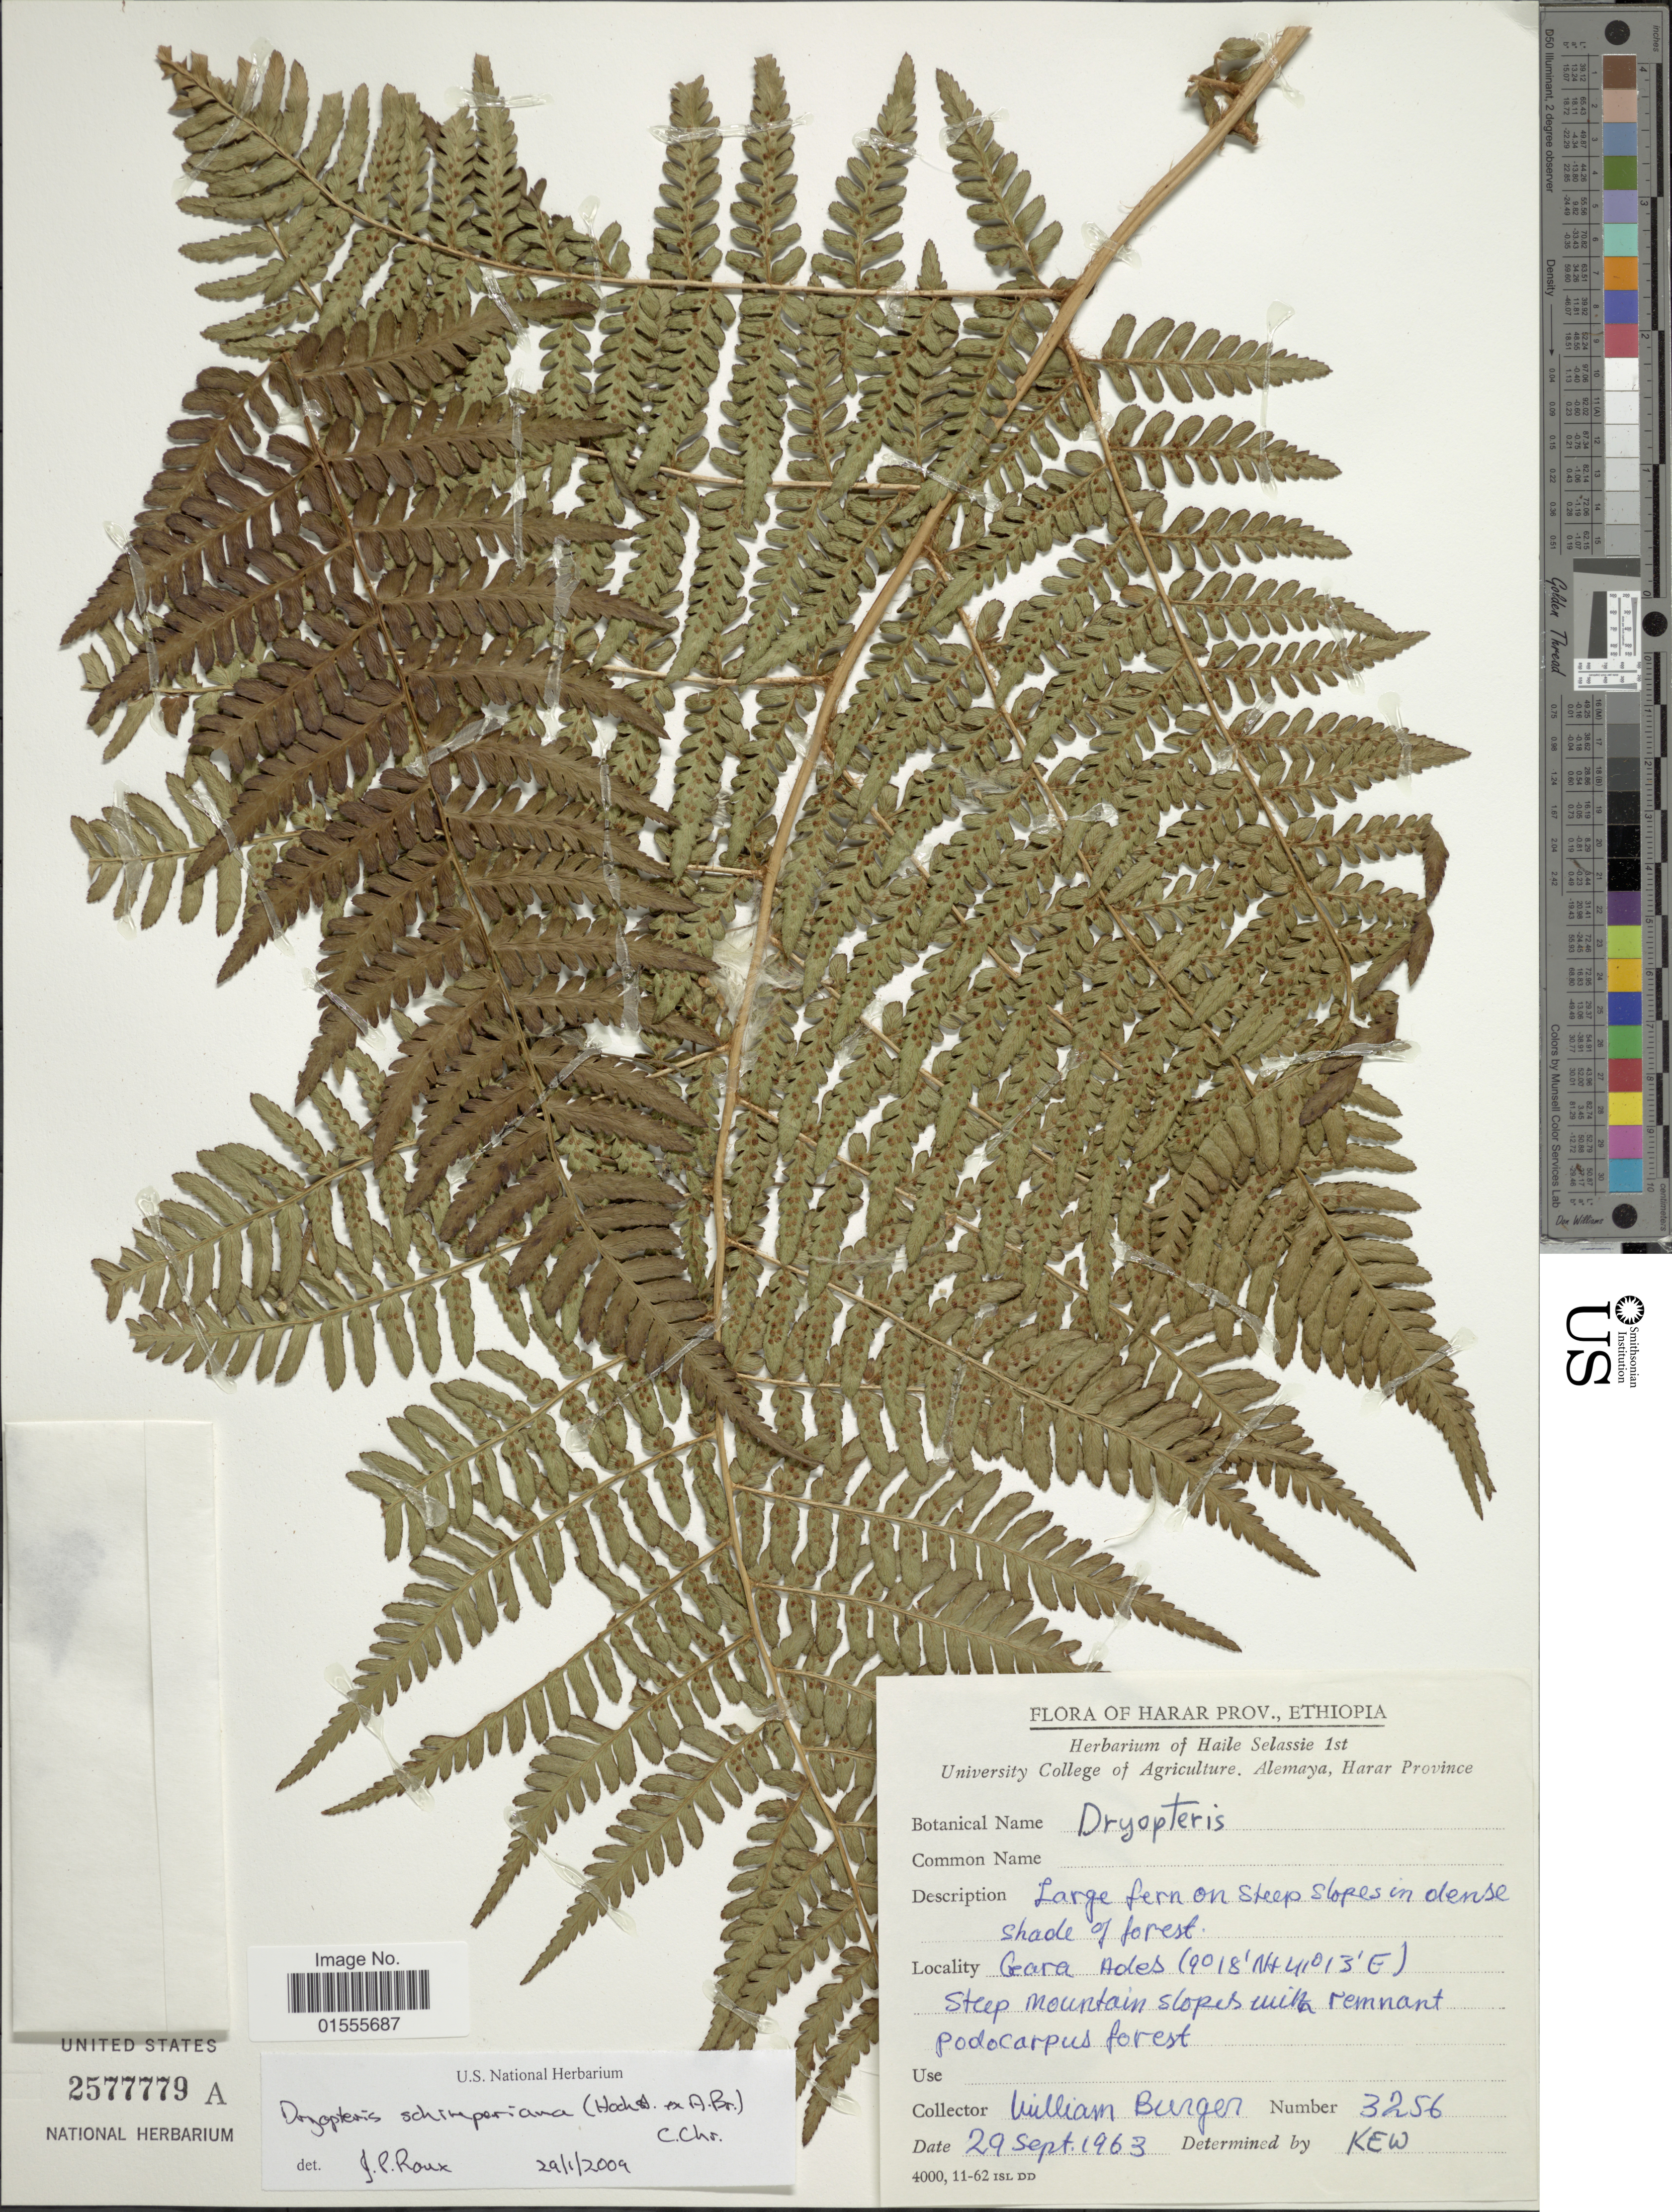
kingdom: Plantae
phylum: Tracheophyta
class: Polypodiopsida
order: Polypodiales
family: Dryopteridaceae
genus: Dryopteris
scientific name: Dryopteris schimperiana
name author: (Hochst.) C. Chr.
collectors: W. Burger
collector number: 3256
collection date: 1963-09-29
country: Ethiopia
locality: Harar Prov., Gara Ades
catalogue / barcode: US 2577779A